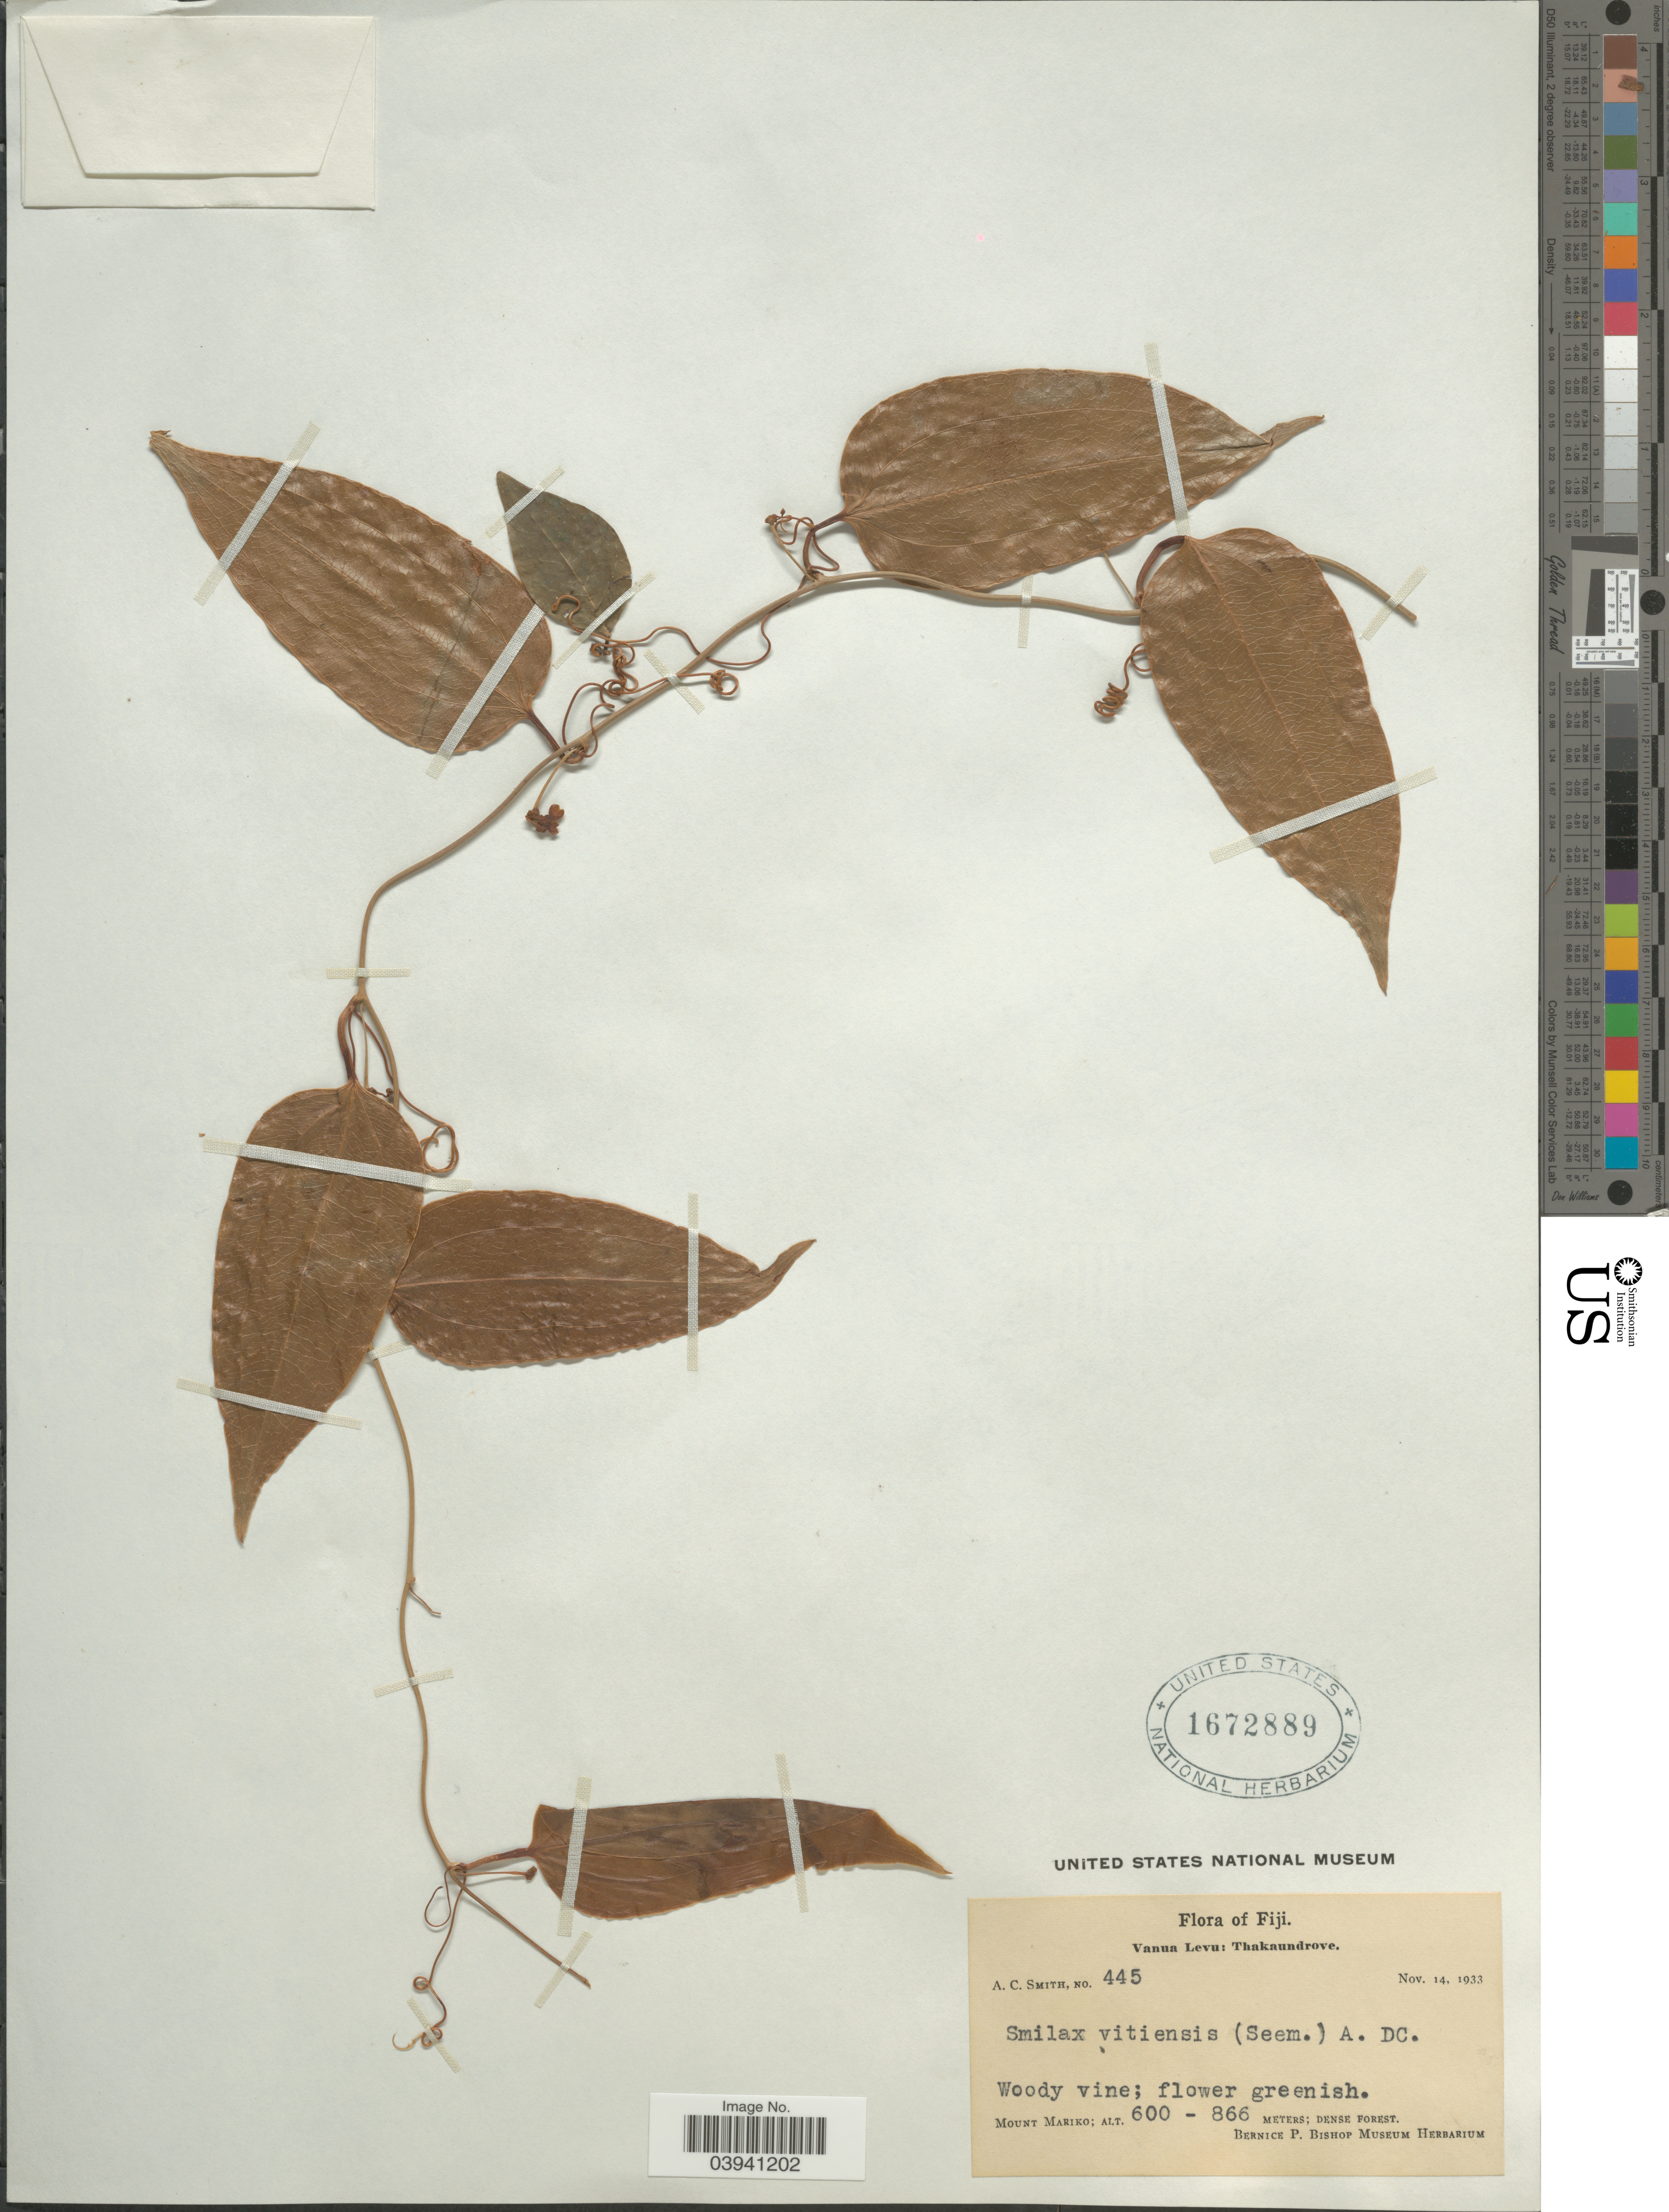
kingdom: Plantae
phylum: Tracheophyta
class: Liliopsida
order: Liliales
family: Smilacaceae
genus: Smilax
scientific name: Smilax vitiensis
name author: (Seem.) A. DC.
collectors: A. C. Smith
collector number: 445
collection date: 1933-11-14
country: Fiji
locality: Vanua Levu: Thakaundrove. Mount Mariko.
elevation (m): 600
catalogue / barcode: US 1672889